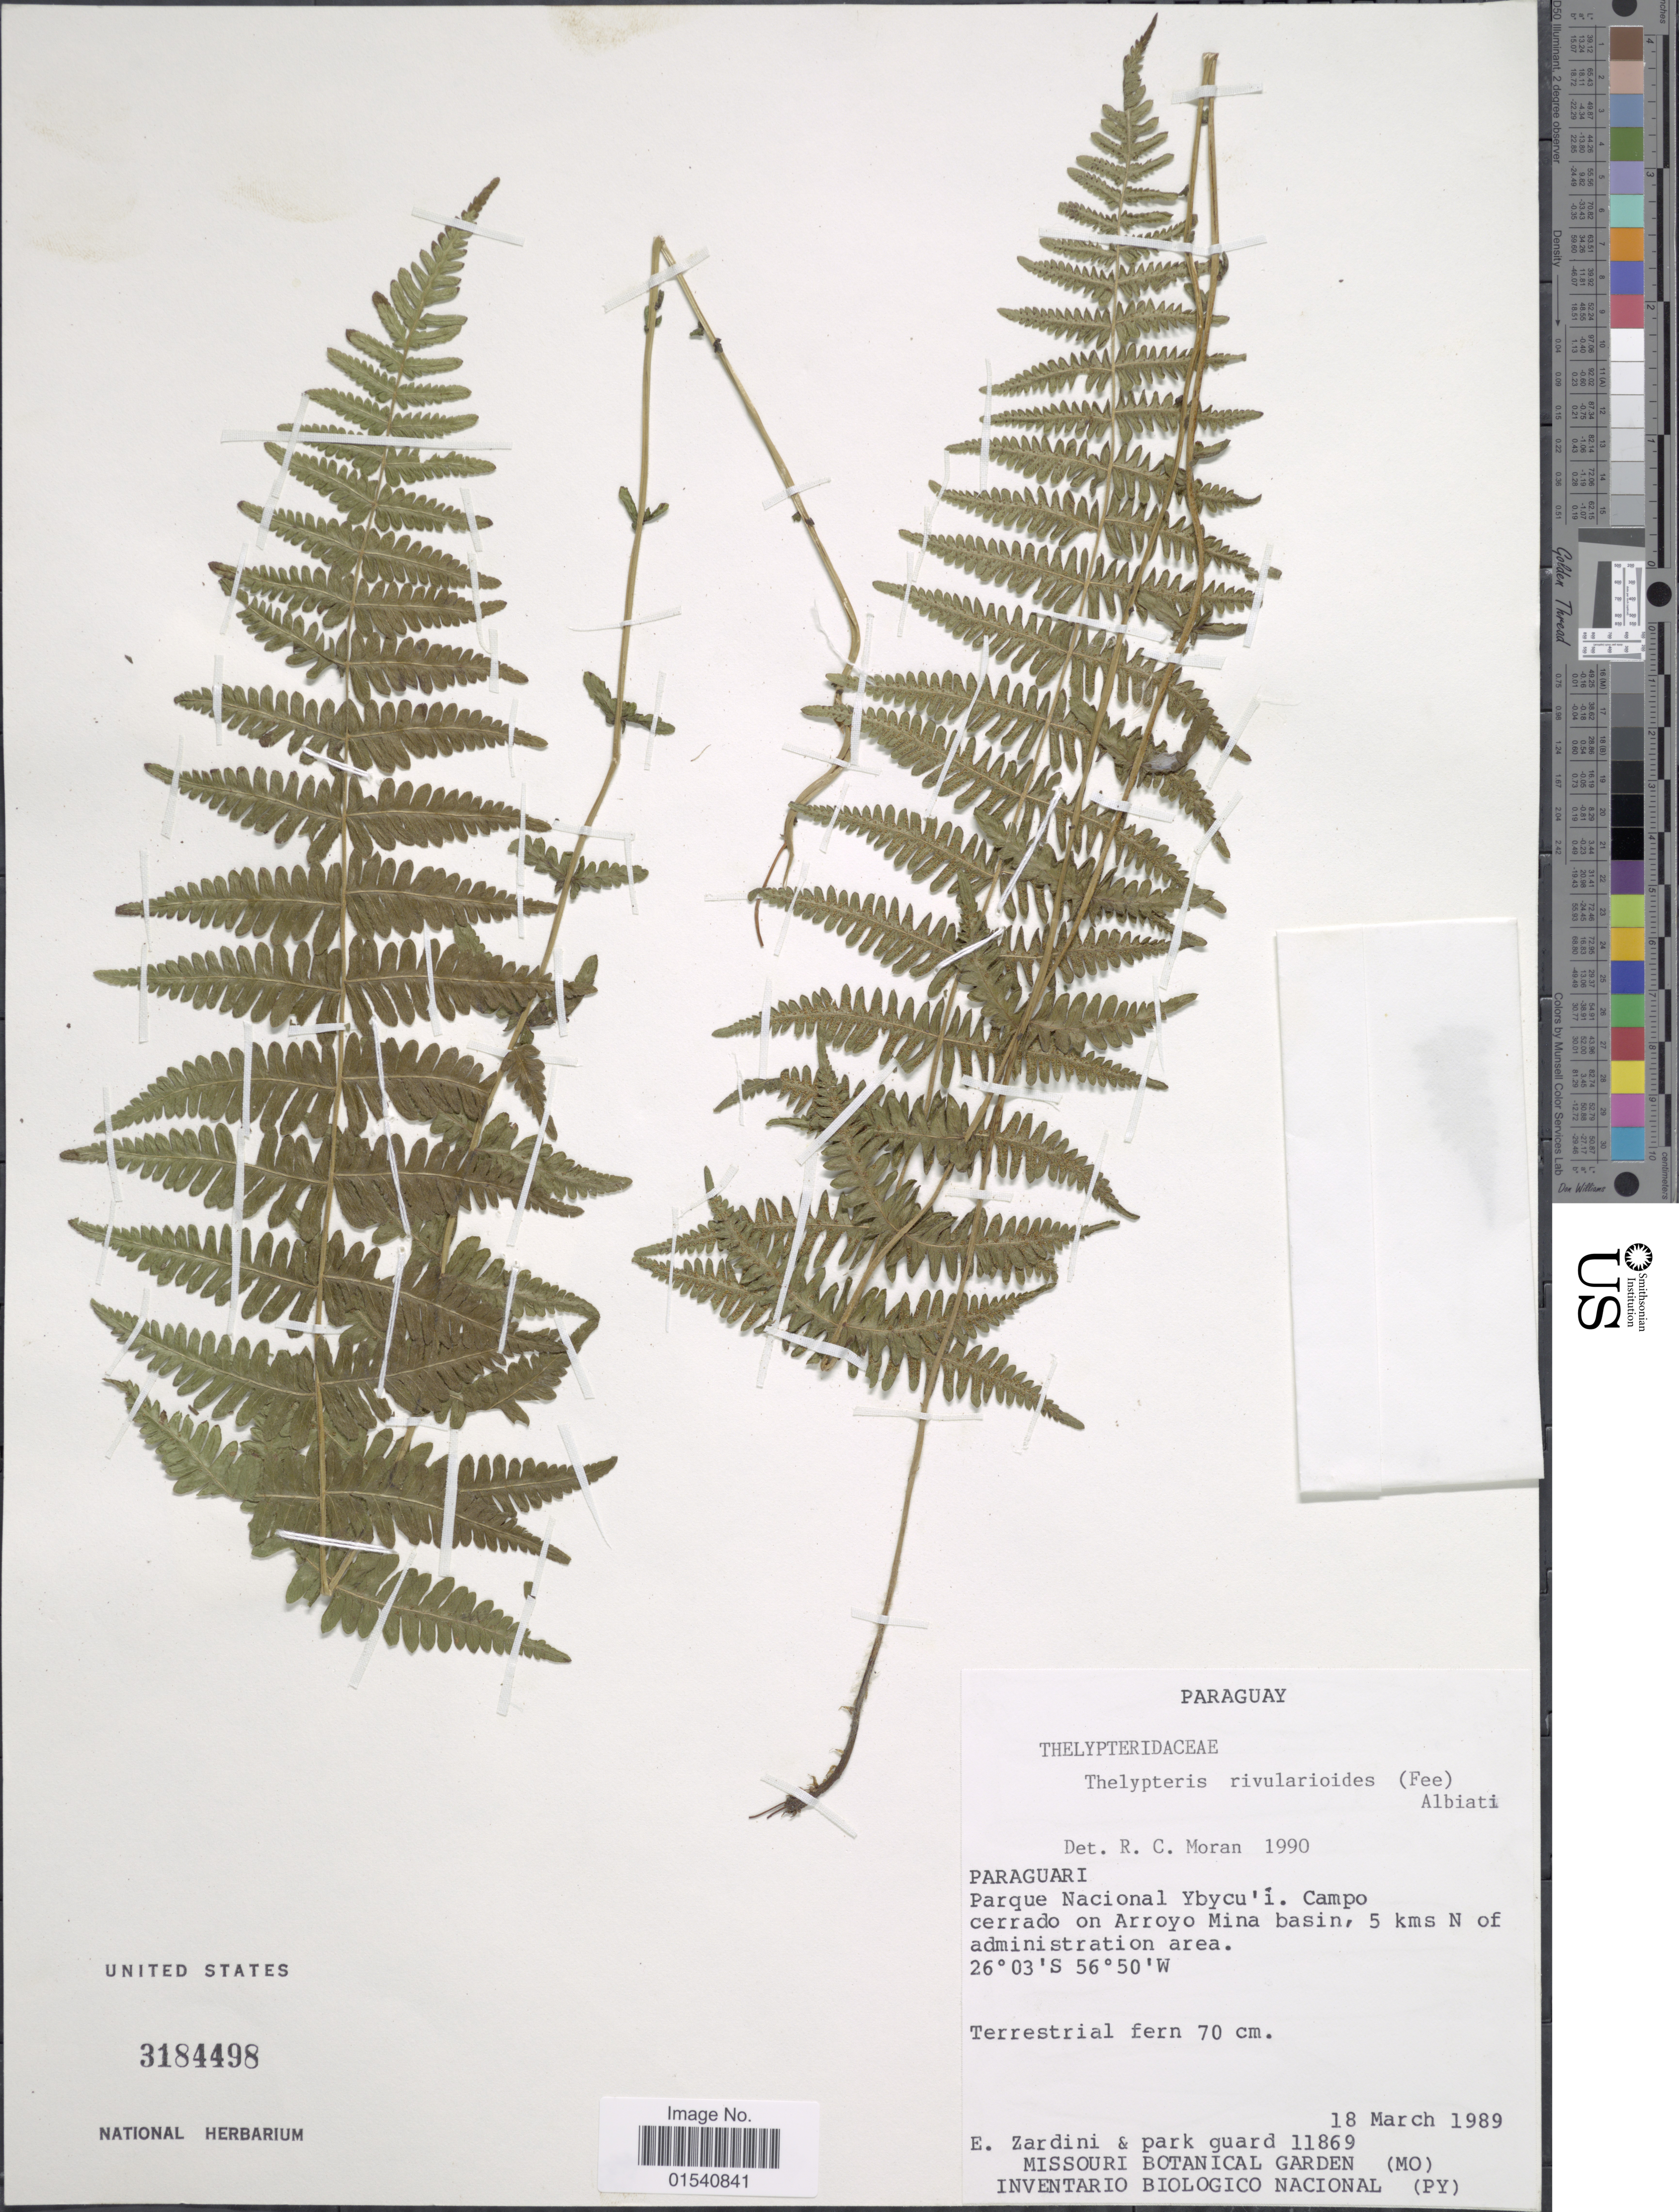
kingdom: Plantae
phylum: Tracheophyta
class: Polypodiopsida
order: Polypodiales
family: Thelypteridaceae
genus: Amauropelta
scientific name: Amauropelta rivularioides (Fée) comb. nov., ined 2015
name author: (Fée)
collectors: E. M. Zardini & Park guard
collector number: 11869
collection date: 1989-03-18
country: Paraguay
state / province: Paraguari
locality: Parque Nacional Ybycu'i. Campo cerrado on Arroo Mina basin, 5 kms N of administration area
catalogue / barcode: US 3184498